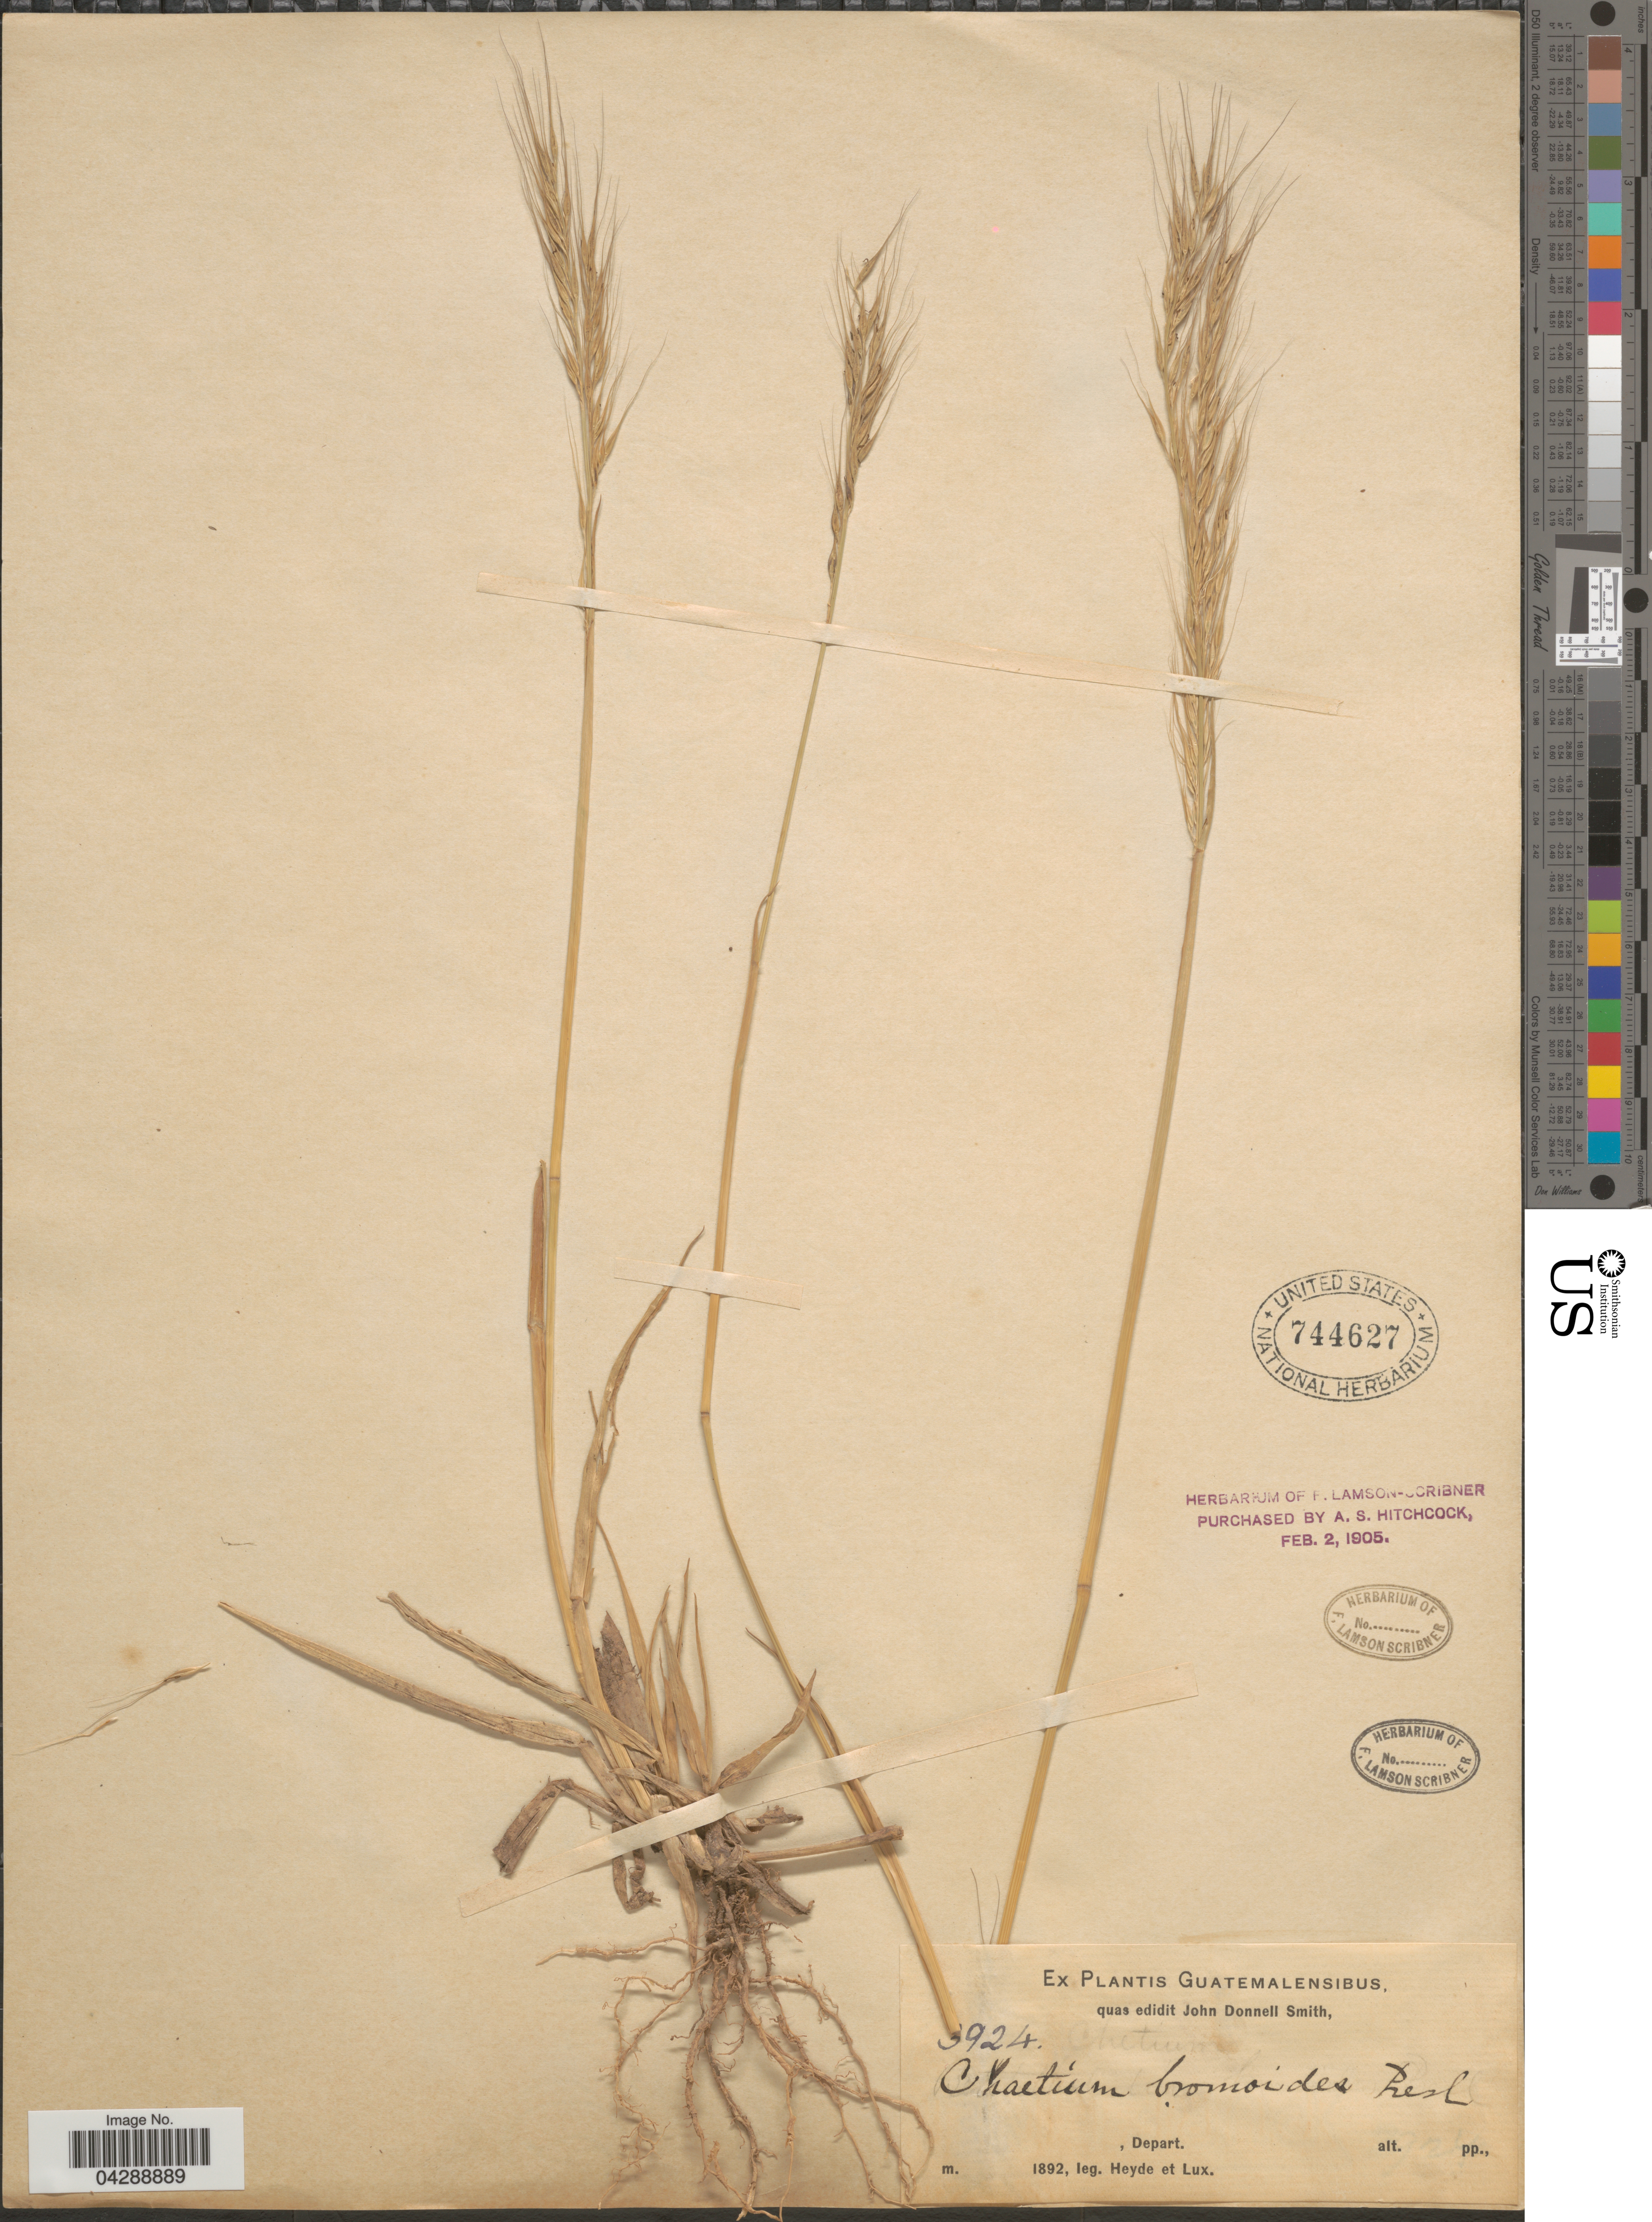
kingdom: Plantae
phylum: Tracheophyta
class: Liliopsida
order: Poales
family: Poaceae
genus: Chaetium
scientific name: Chaetium bromoides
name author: (J. Presl) Benth. ex Hemsl.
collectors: Heyde & Lux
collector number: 3924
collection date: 1892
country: Guatemala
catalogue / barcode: US 744627